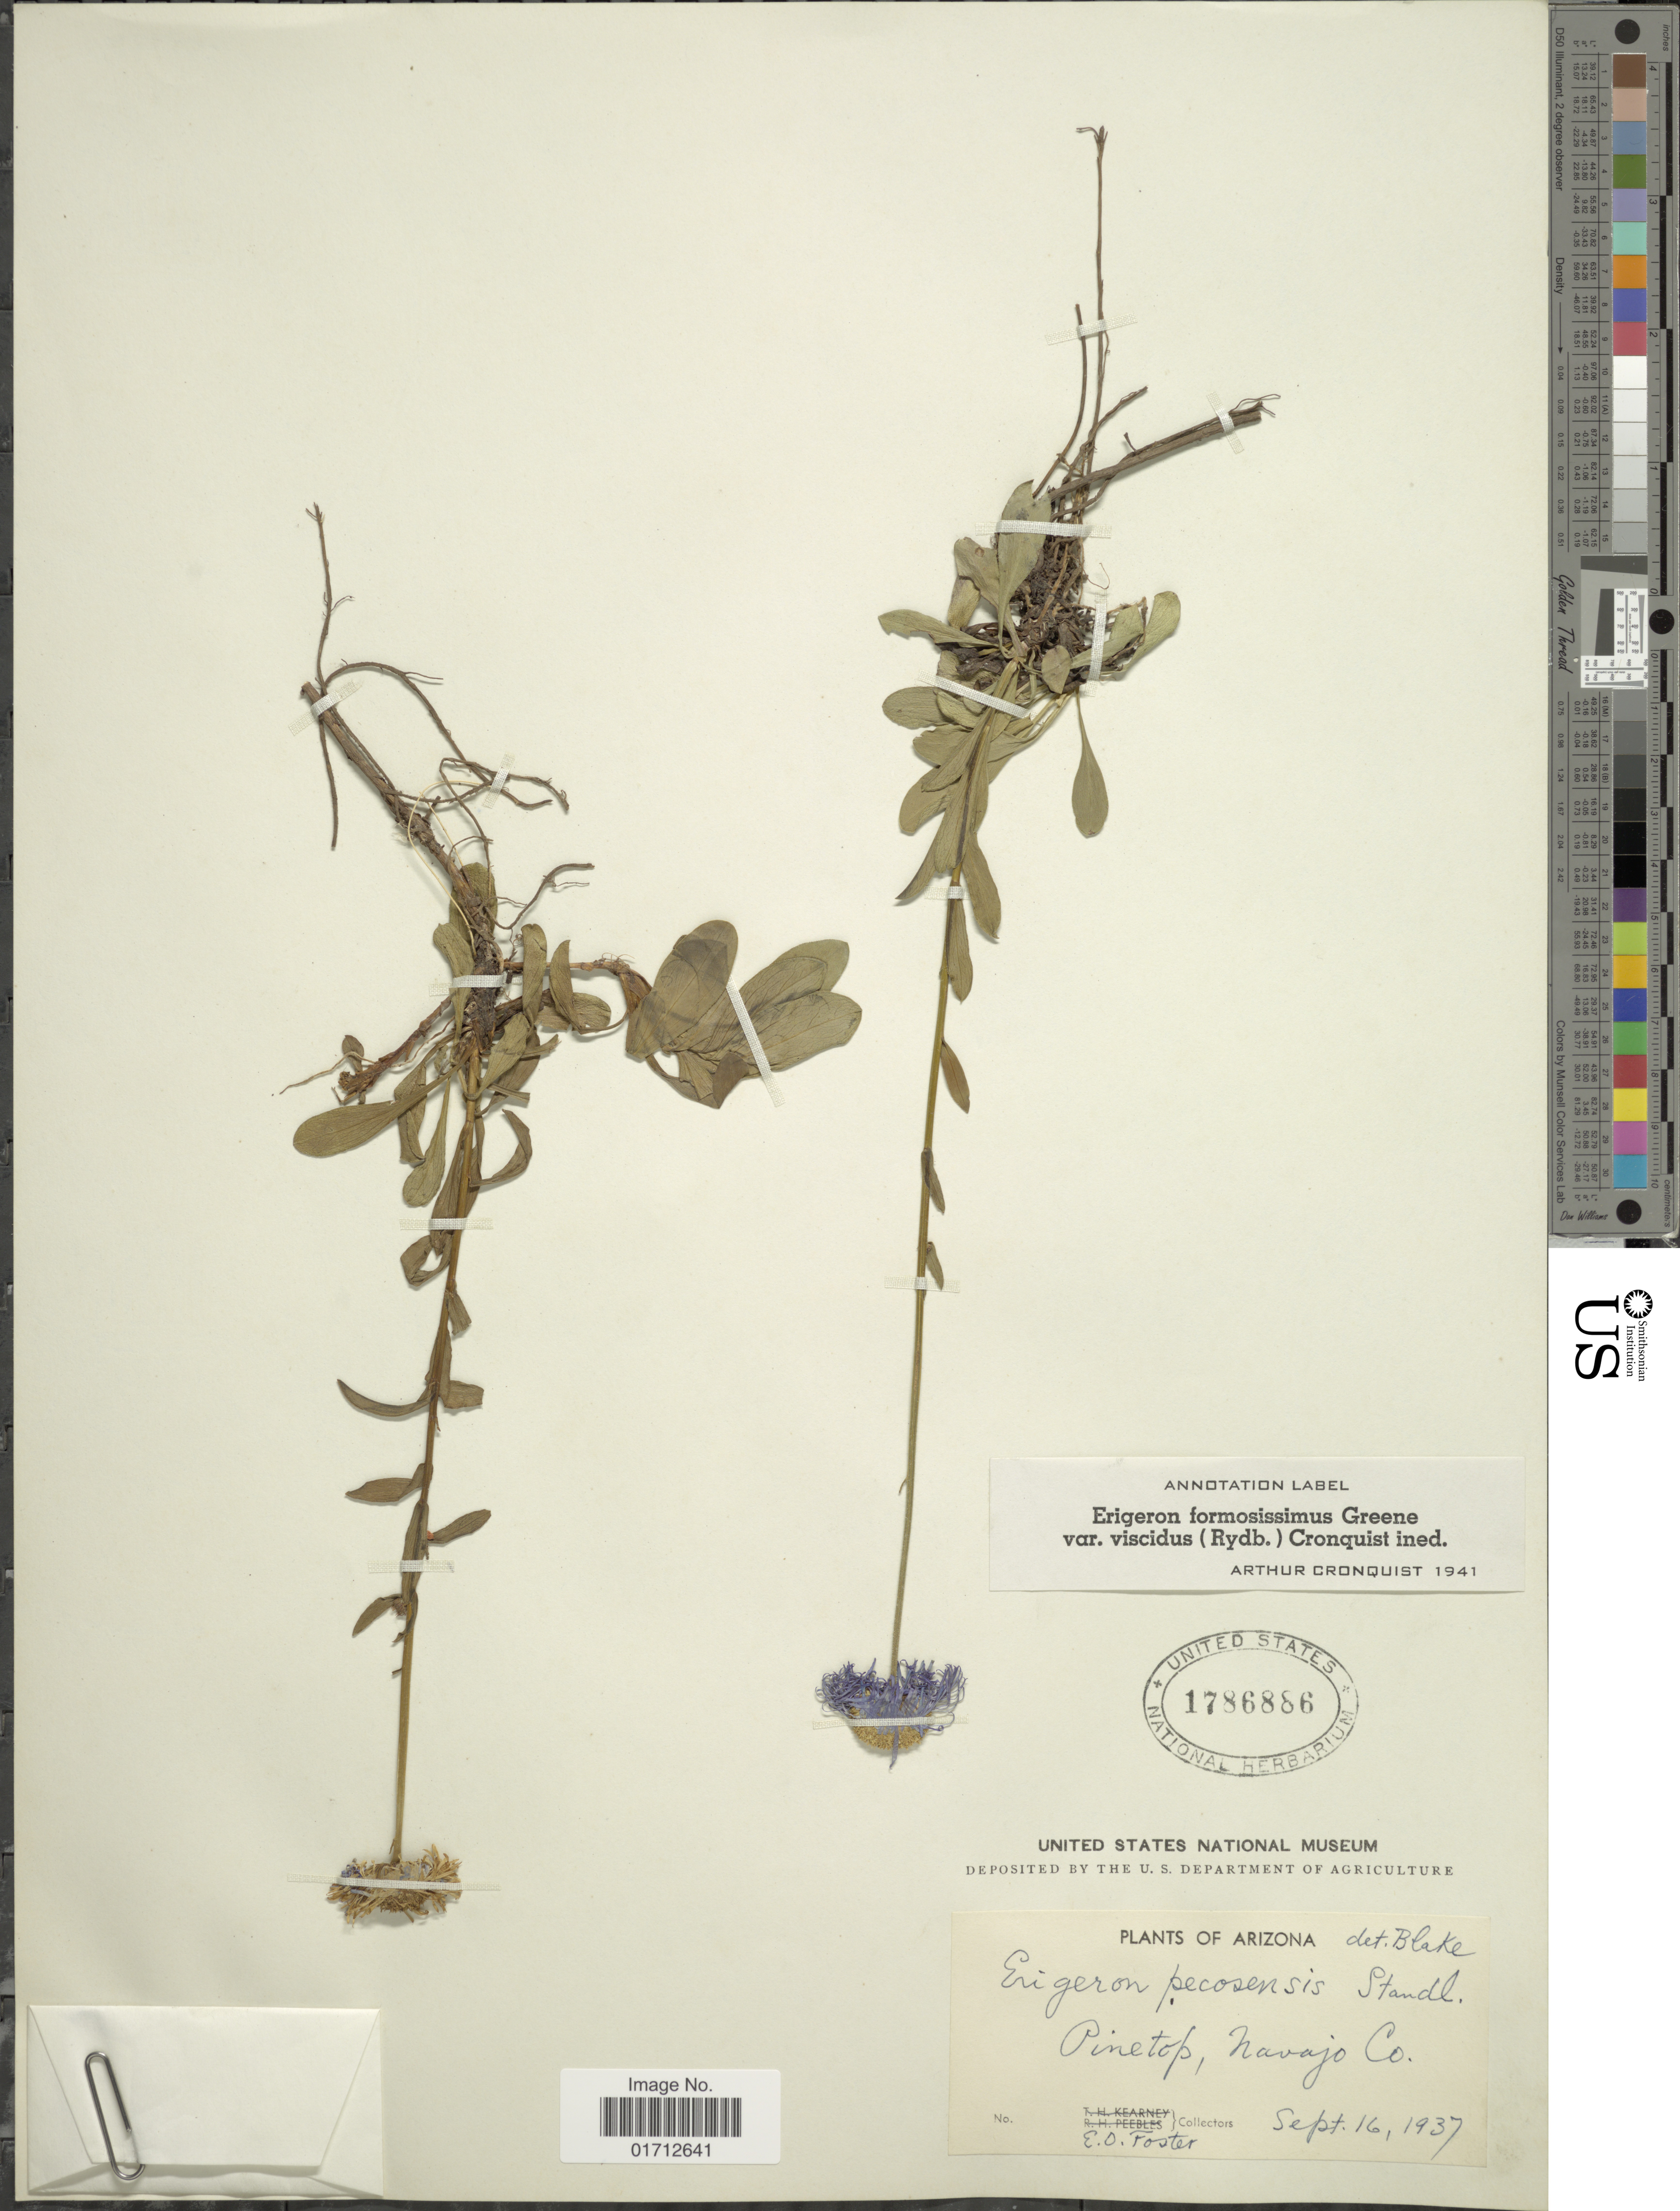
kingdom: Plantae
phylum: Tracheophyta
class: Magnoliopsida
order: Asterales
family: Asteraceae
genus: Erigeron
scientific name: Erigeron formosissimus var. viscidus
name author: (Rydb.) Cronq.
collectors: E. Foster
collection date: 1937-09-16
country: United States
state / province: Arizona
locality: Pinetop, Navajo Co.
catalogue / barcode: US 1786886